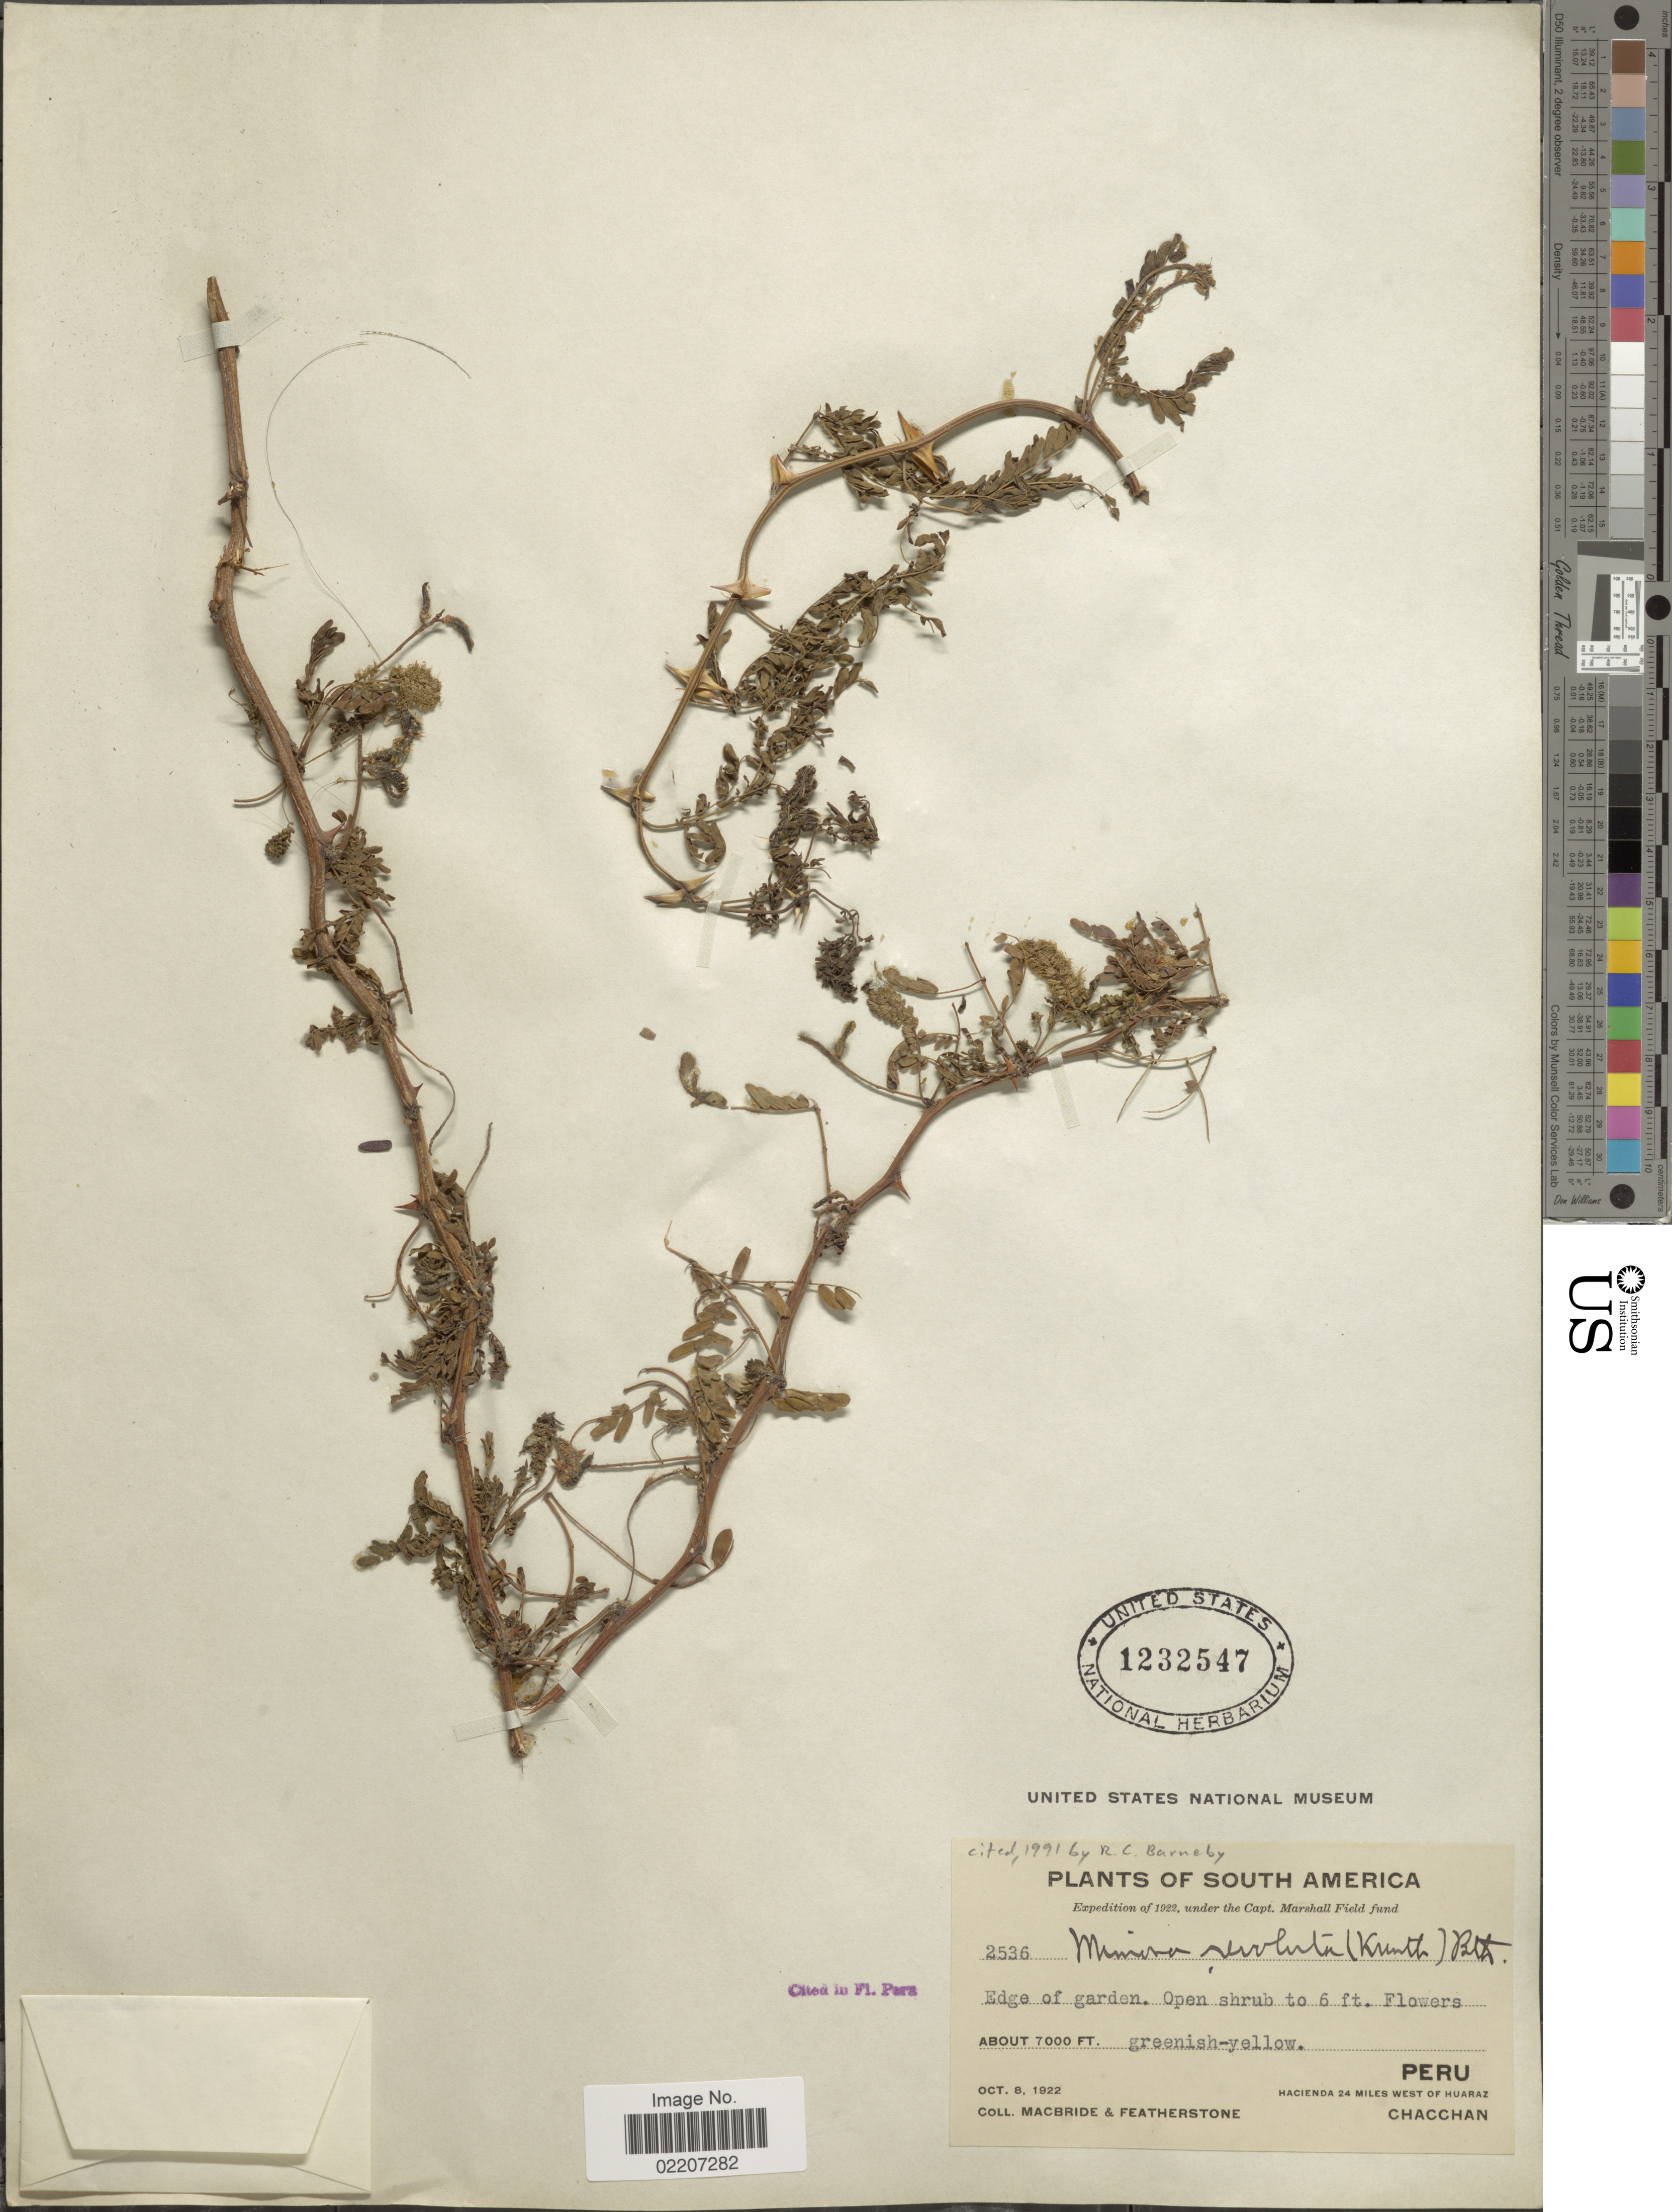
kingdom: Plantae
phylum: Tracheophyta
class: Magnoliopsida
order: Fabales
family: Fabaceae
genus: Mimosa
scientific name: Mimosa revoluta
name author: (Kunth) Benth.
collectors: Macbride, -- & -. Featherstone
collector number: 2536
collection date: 1922-10-08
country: Peru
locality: Peru, Hacienda 24 miles west of Huaraz, Chaccan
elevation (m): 2134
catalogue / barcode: US 1232547